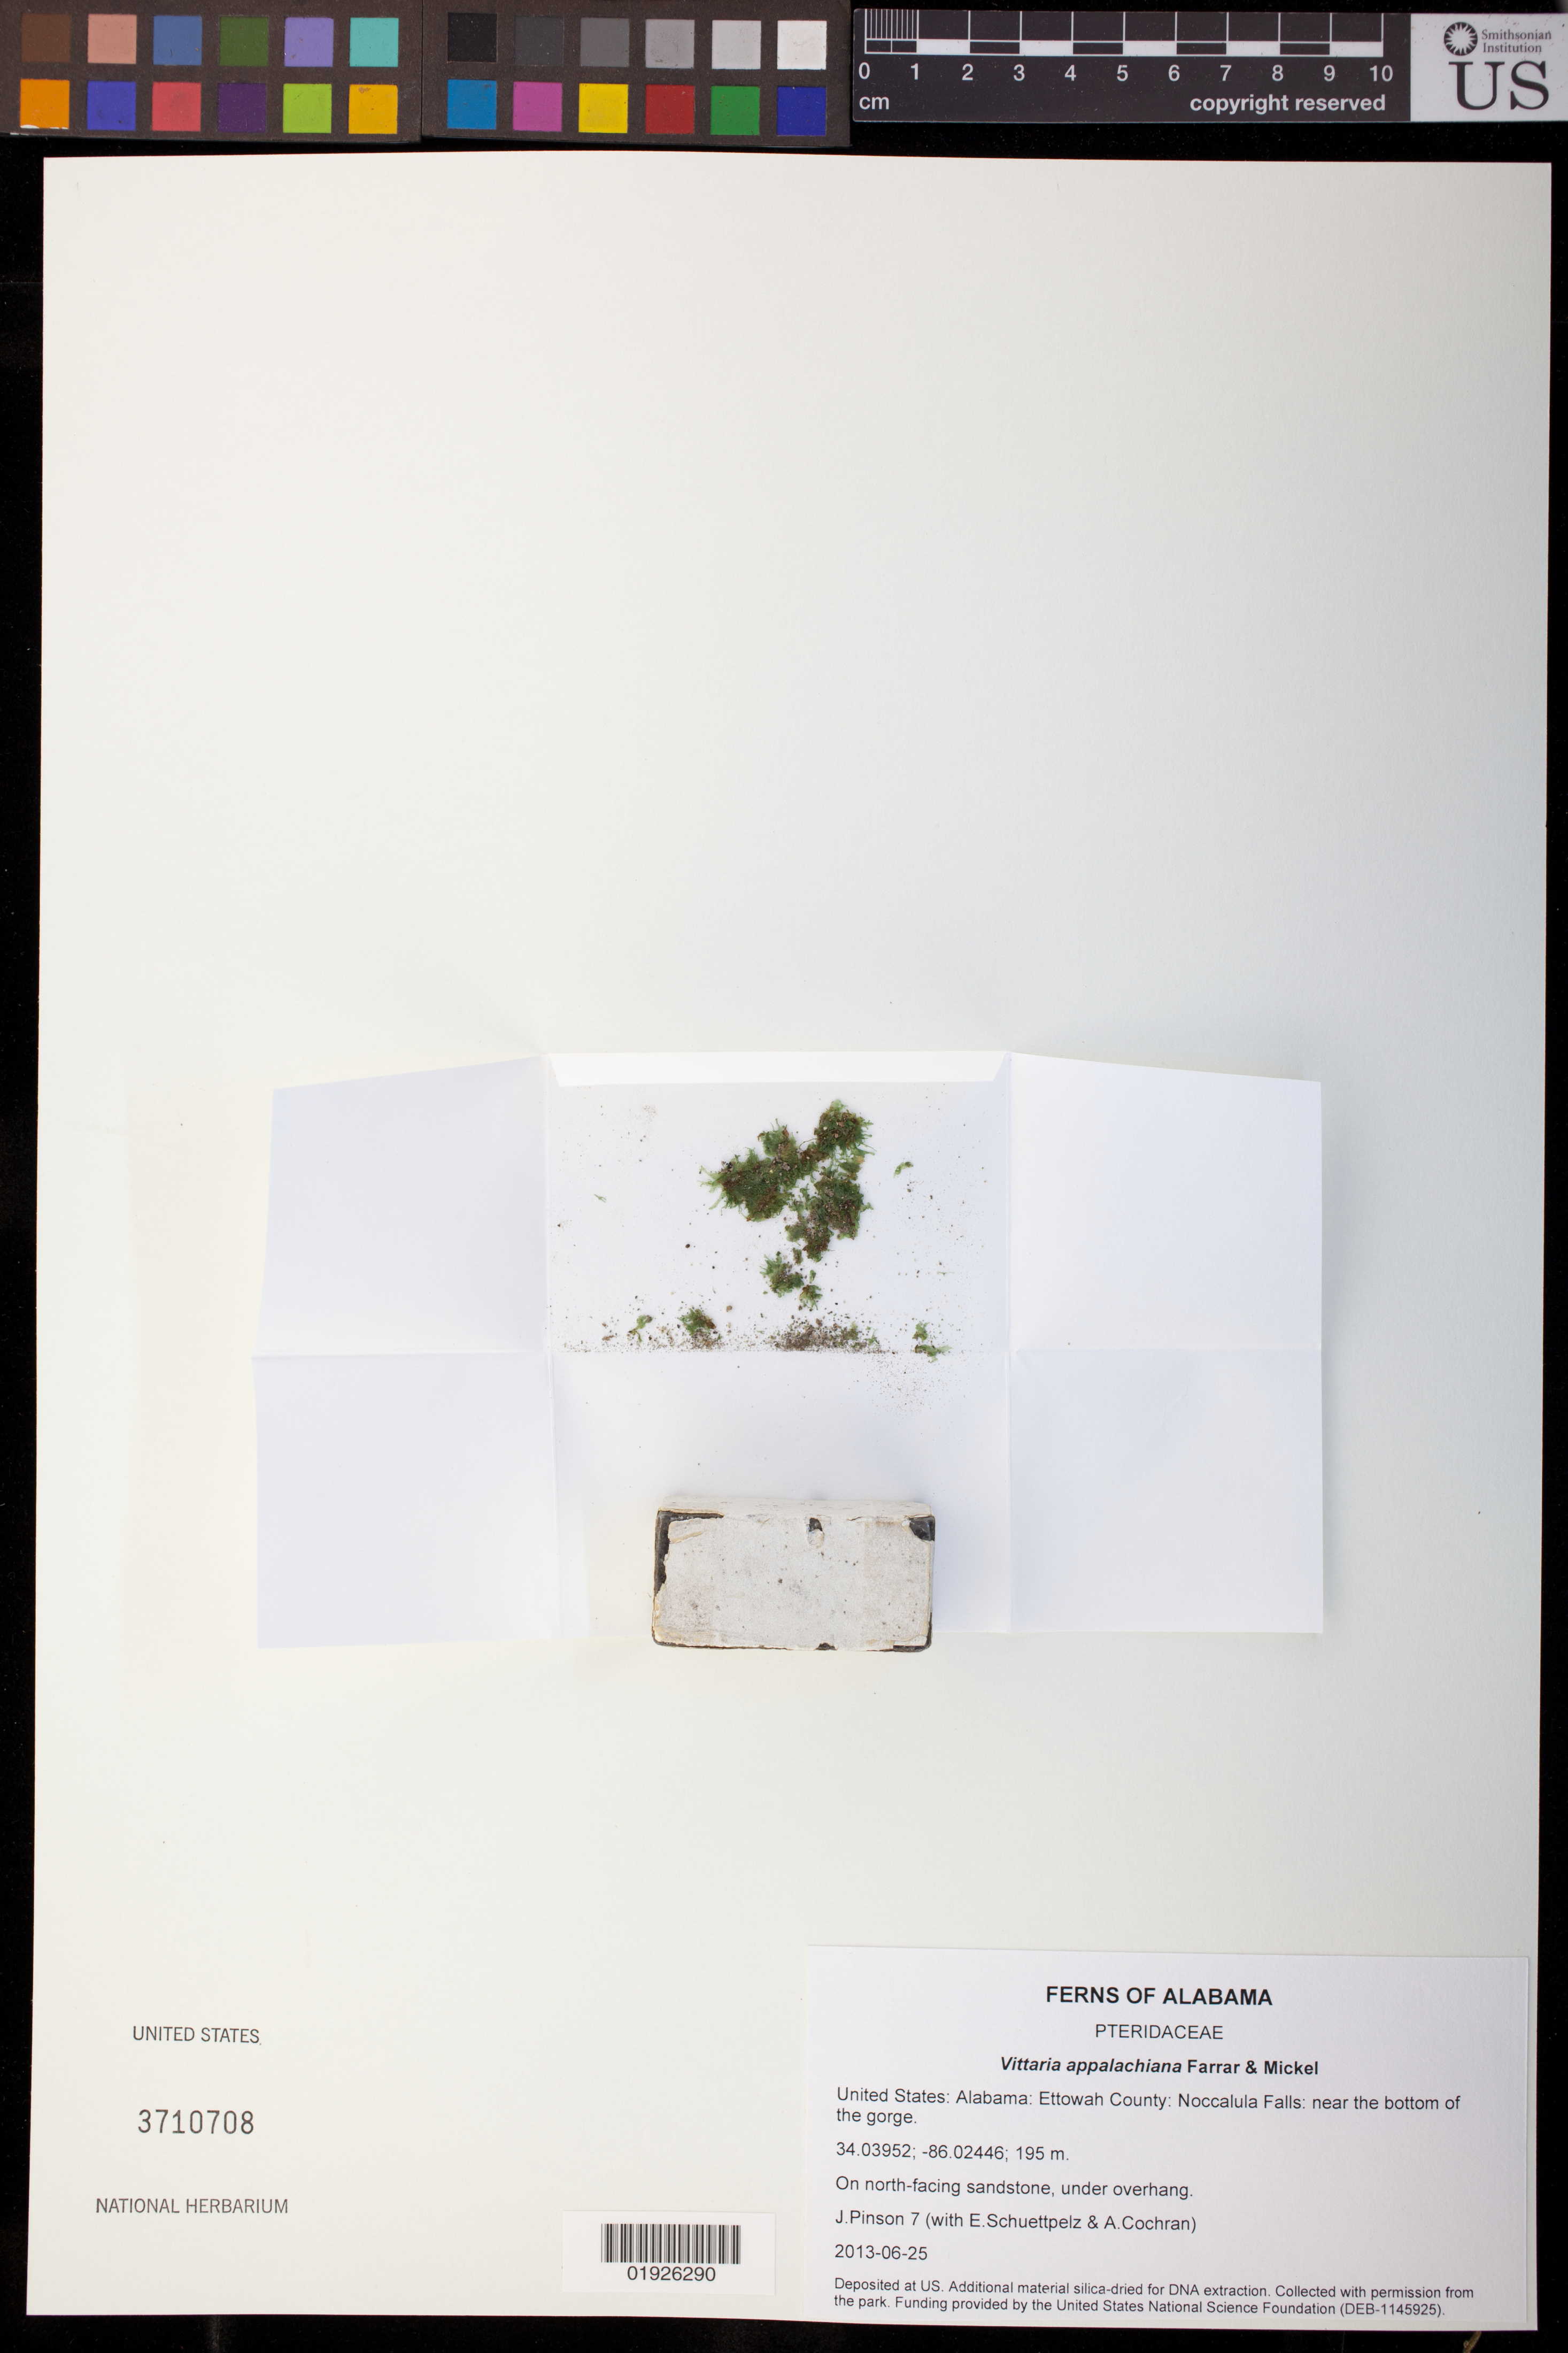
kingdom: Plantae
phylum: Tracheophyta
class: Polypodiopsida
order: Polypodiales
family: Pteridaceae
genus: Vittaria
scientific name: Vittaria appalachiana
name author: Farrar & Mickel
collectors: J. Pinson, E. Schuettpelz & A. Cochran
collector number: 7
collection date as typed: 2013-06-25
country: United States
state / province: Alabama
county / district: Ettowah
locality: Noccalula Falls: near the bottom of the gorge.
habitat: On north-facing sandstone, under overhang.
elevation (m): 200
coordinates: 34.03952, -86.02446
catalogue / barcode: US 3710708